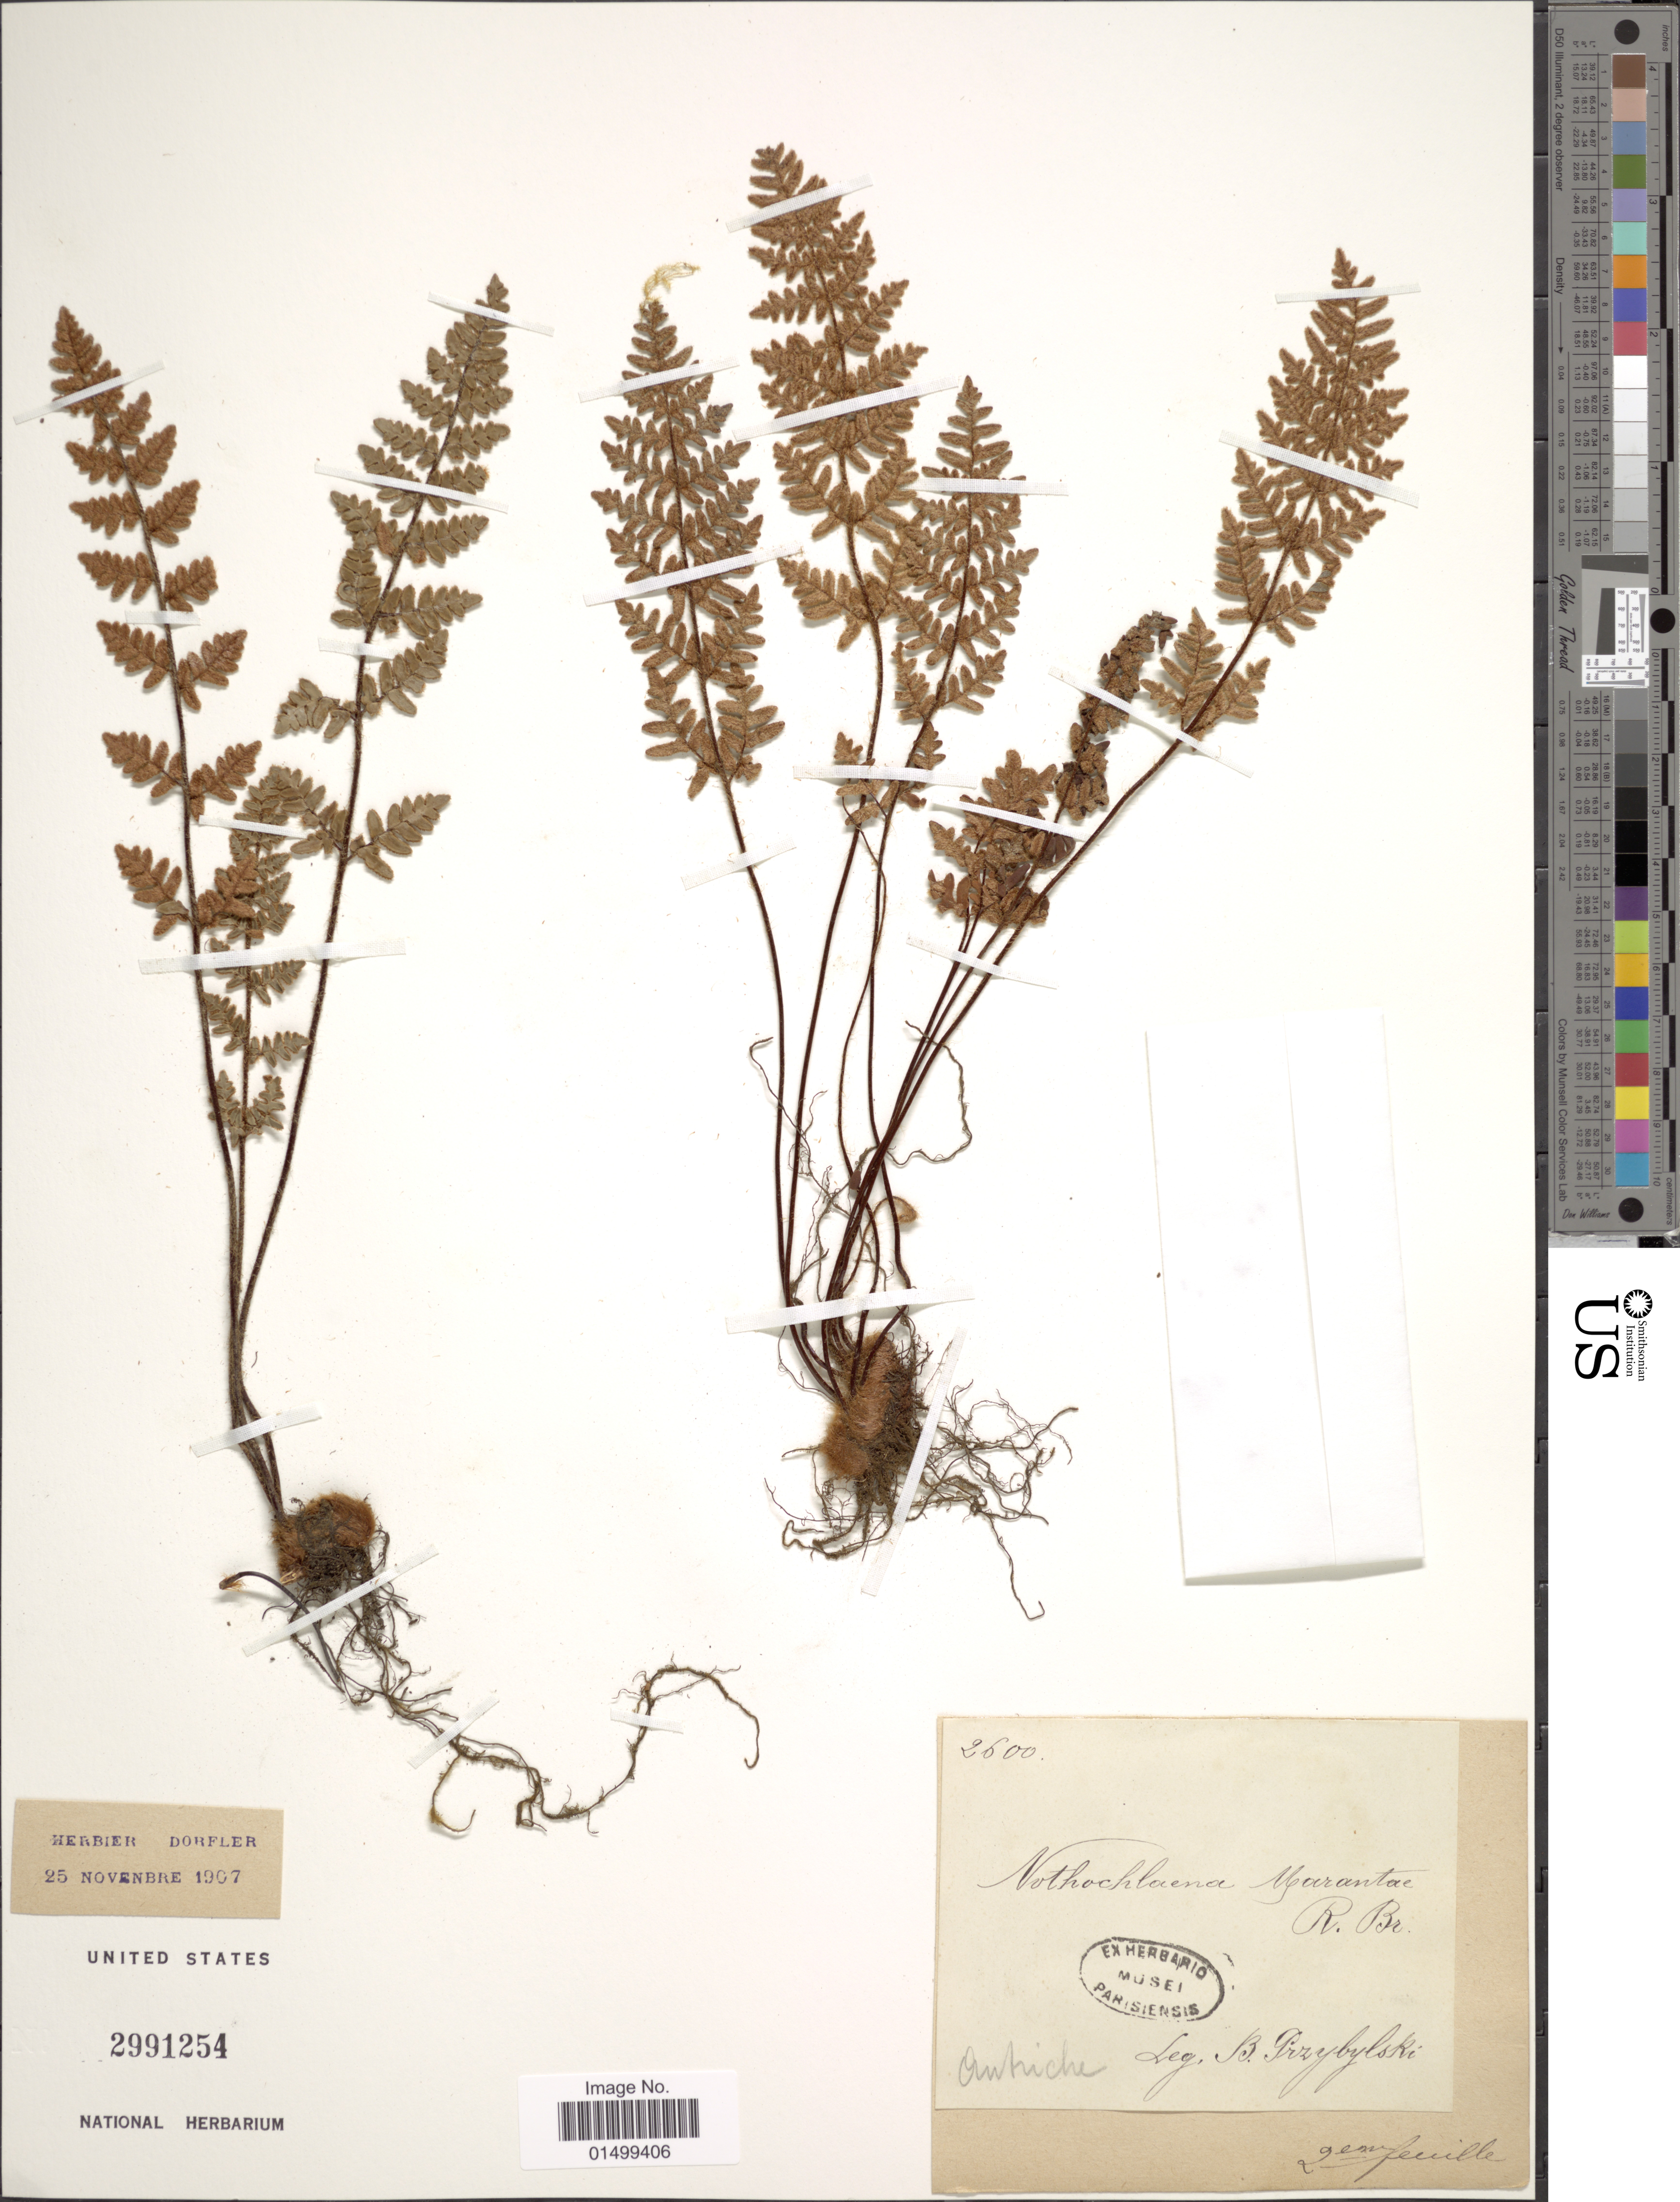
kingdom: Plantae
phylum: Tracheophyta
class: Polypodiopsida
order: Polypodiales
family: Pteridaceae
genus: Cheilanthes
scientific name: Cheilanthes marantae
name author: Domin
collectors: B. Przybylski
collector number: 2600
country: Austria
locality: Omtuche. [interpreted]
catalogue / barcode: US 2991254